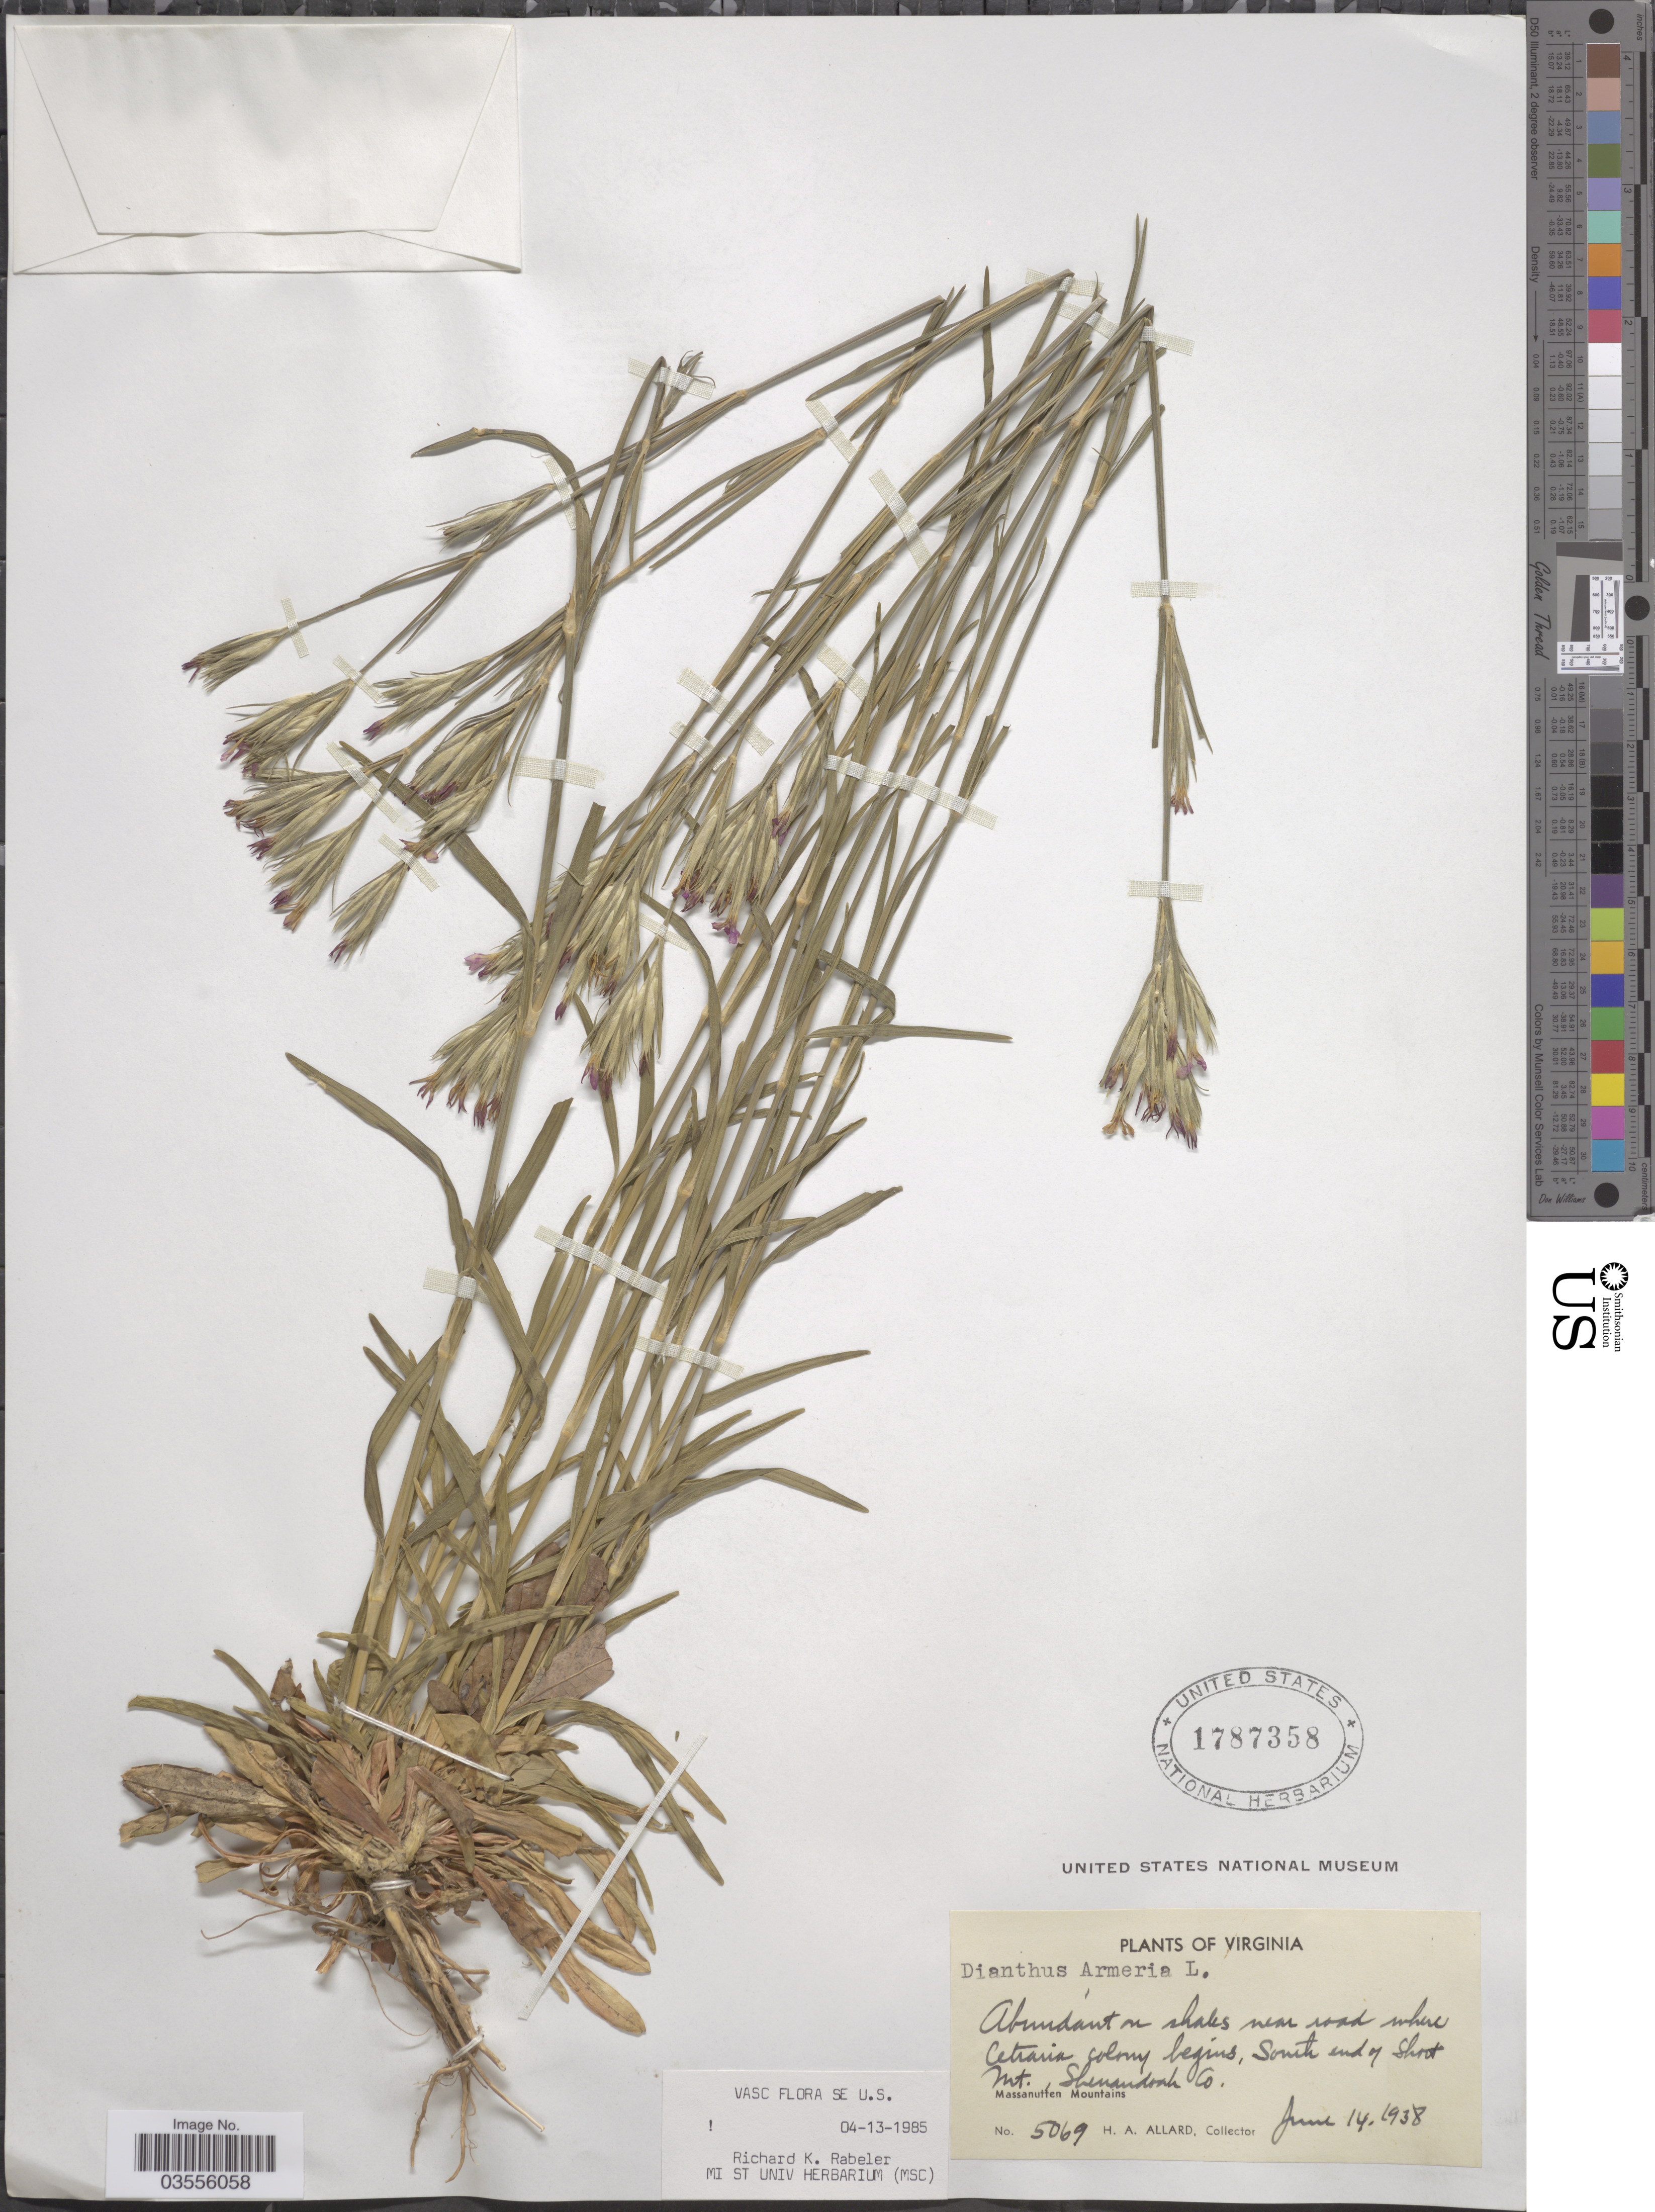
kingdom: Plantae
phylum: Tracheophyta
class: Magnoliopsida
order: Caryophyllales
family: Caryophyllaceae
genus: Dianthus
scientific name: Dianthus armeria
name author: L.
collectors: H. A. Allard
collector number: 5069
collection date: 1938-06-14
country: United States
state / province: Virginia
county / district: Shenandoah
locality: South end of Short Mt., Shenandoah Co. Massanutten Mountains.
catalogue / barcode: US 1787358